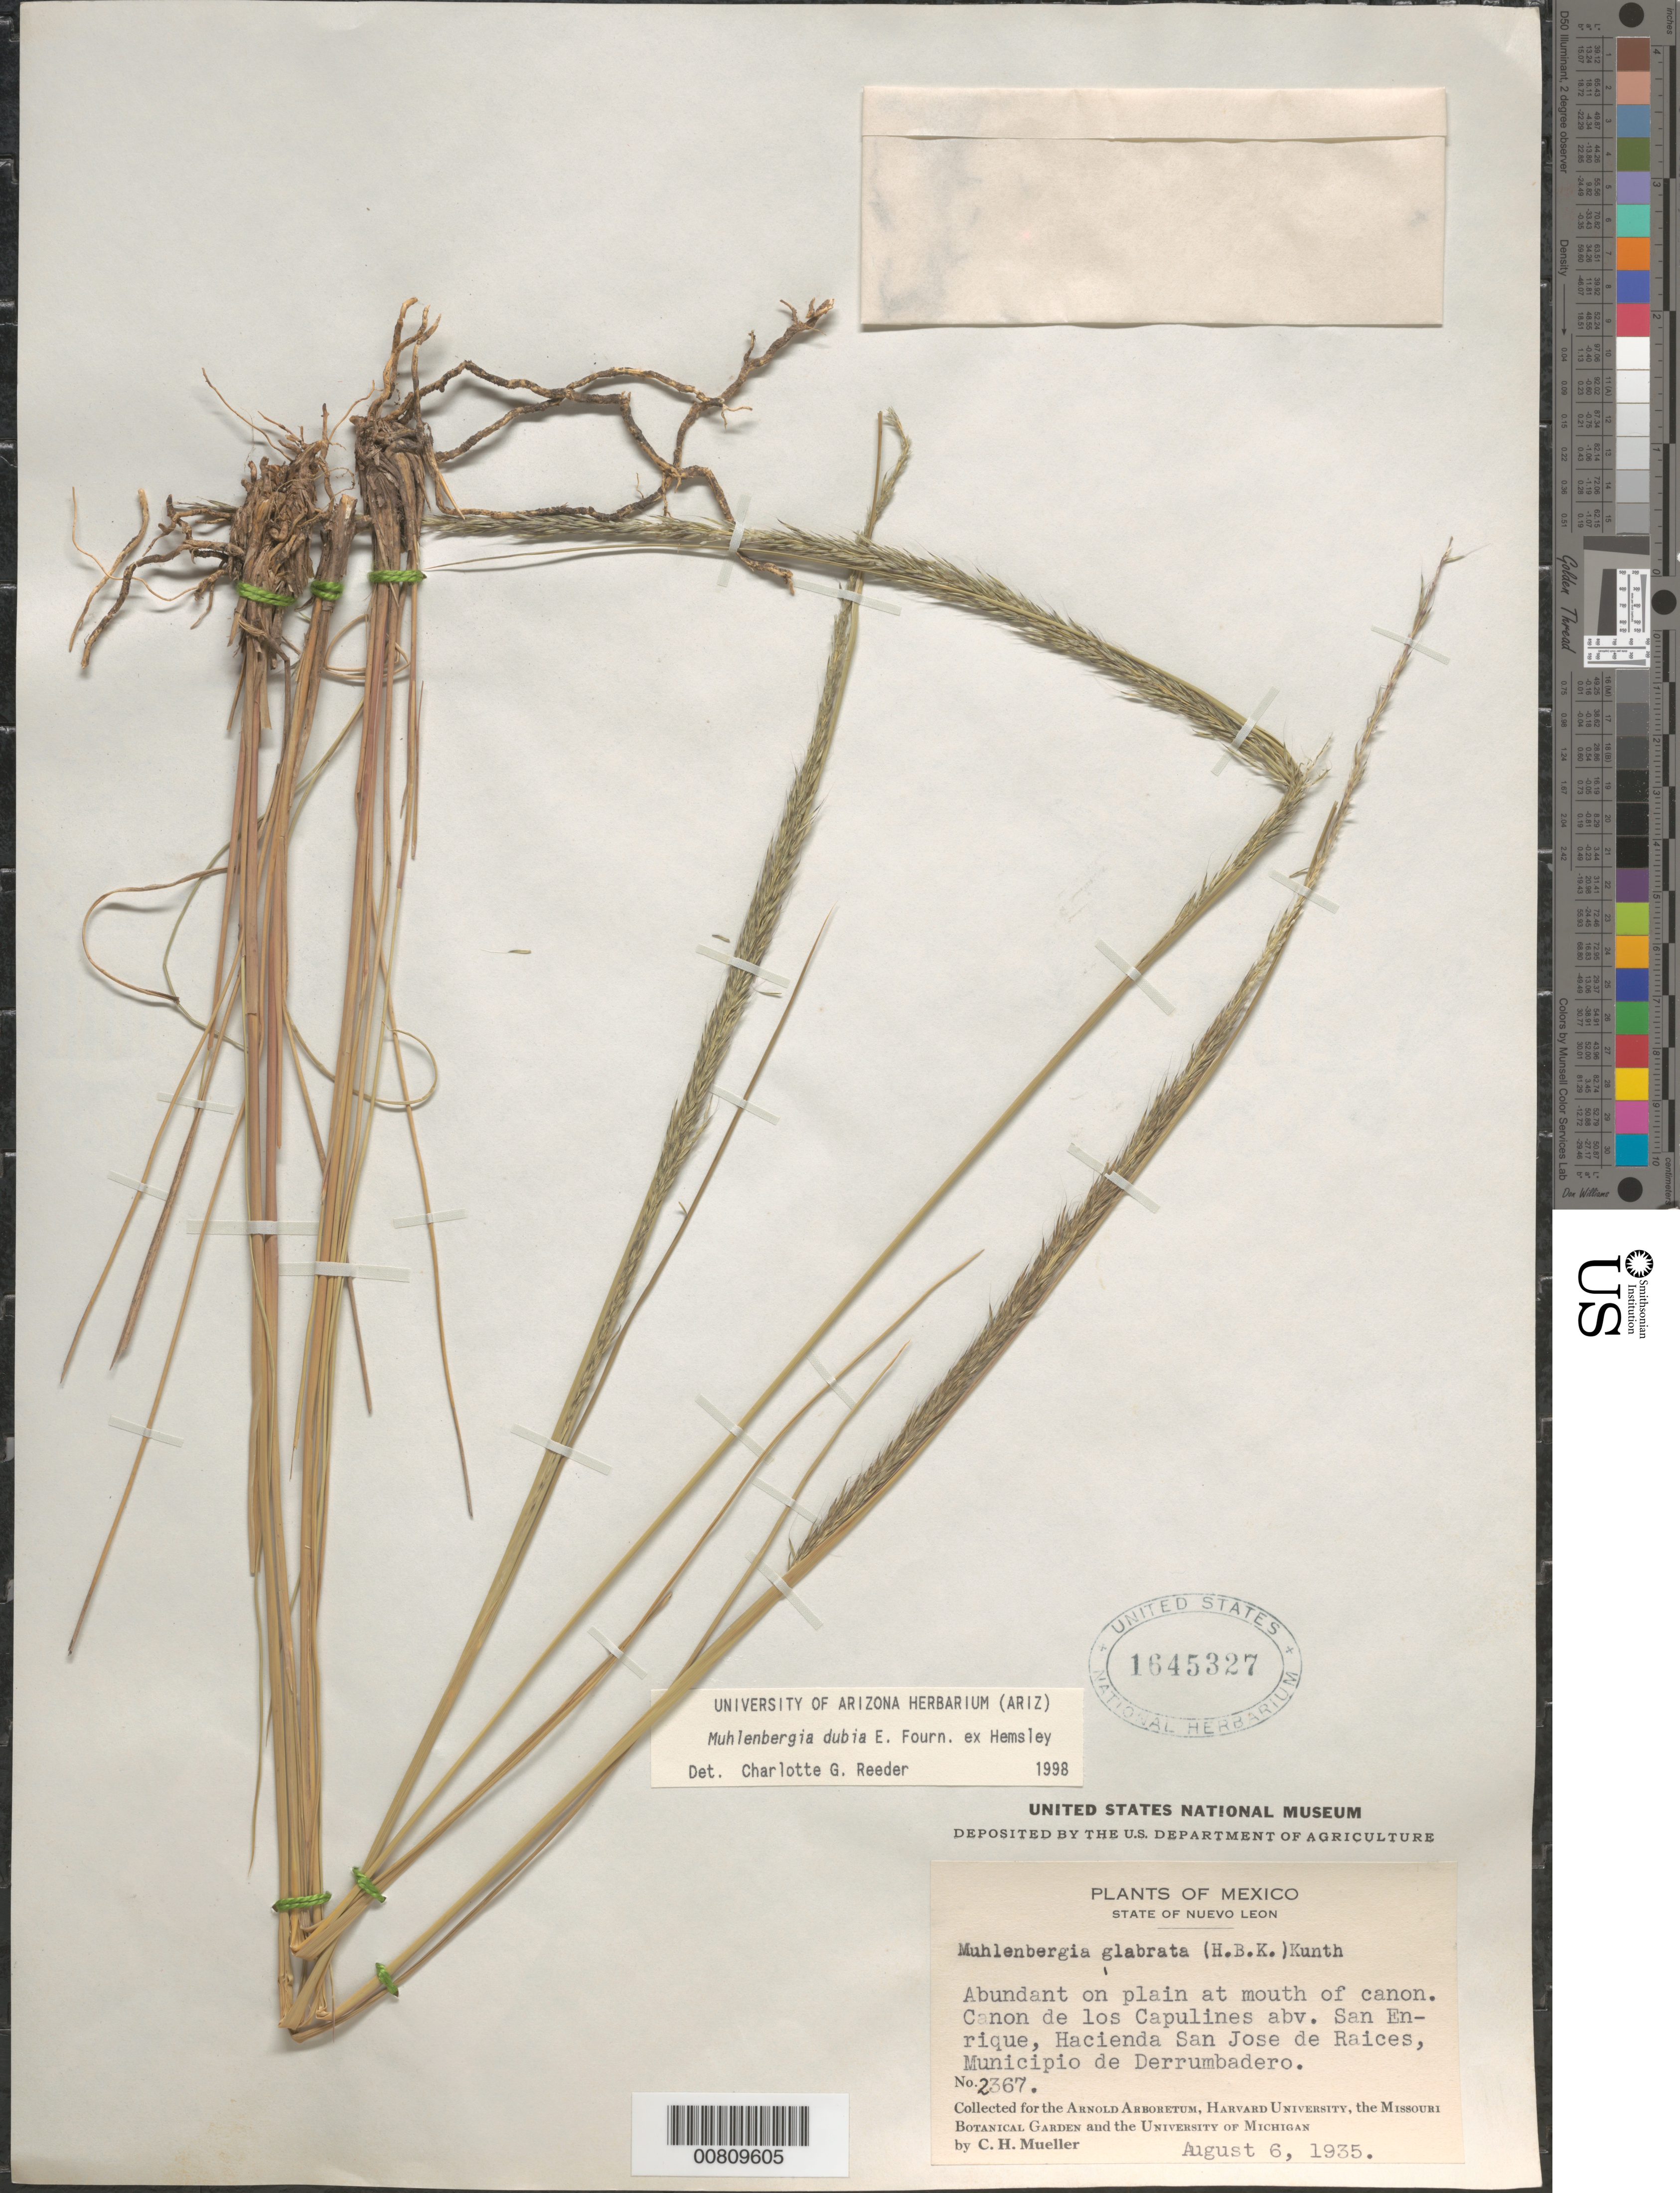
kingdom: Plantae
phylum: Tracheophyta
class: Liliopsida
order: Poales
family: Poaceae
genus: Muhlenbergia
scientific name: Muhlenbergia dubia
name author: E. Fourn.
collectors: C. H. Muller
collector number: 2367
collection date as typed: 06 Aug 1935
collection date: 1935-08-06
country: Mexico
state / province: Nuevo León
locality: Ca¤on de los Capulines above San Enrique, Hacienda San Jose de Raices, Municipio de Derrumbadero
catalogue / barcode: US 1645327